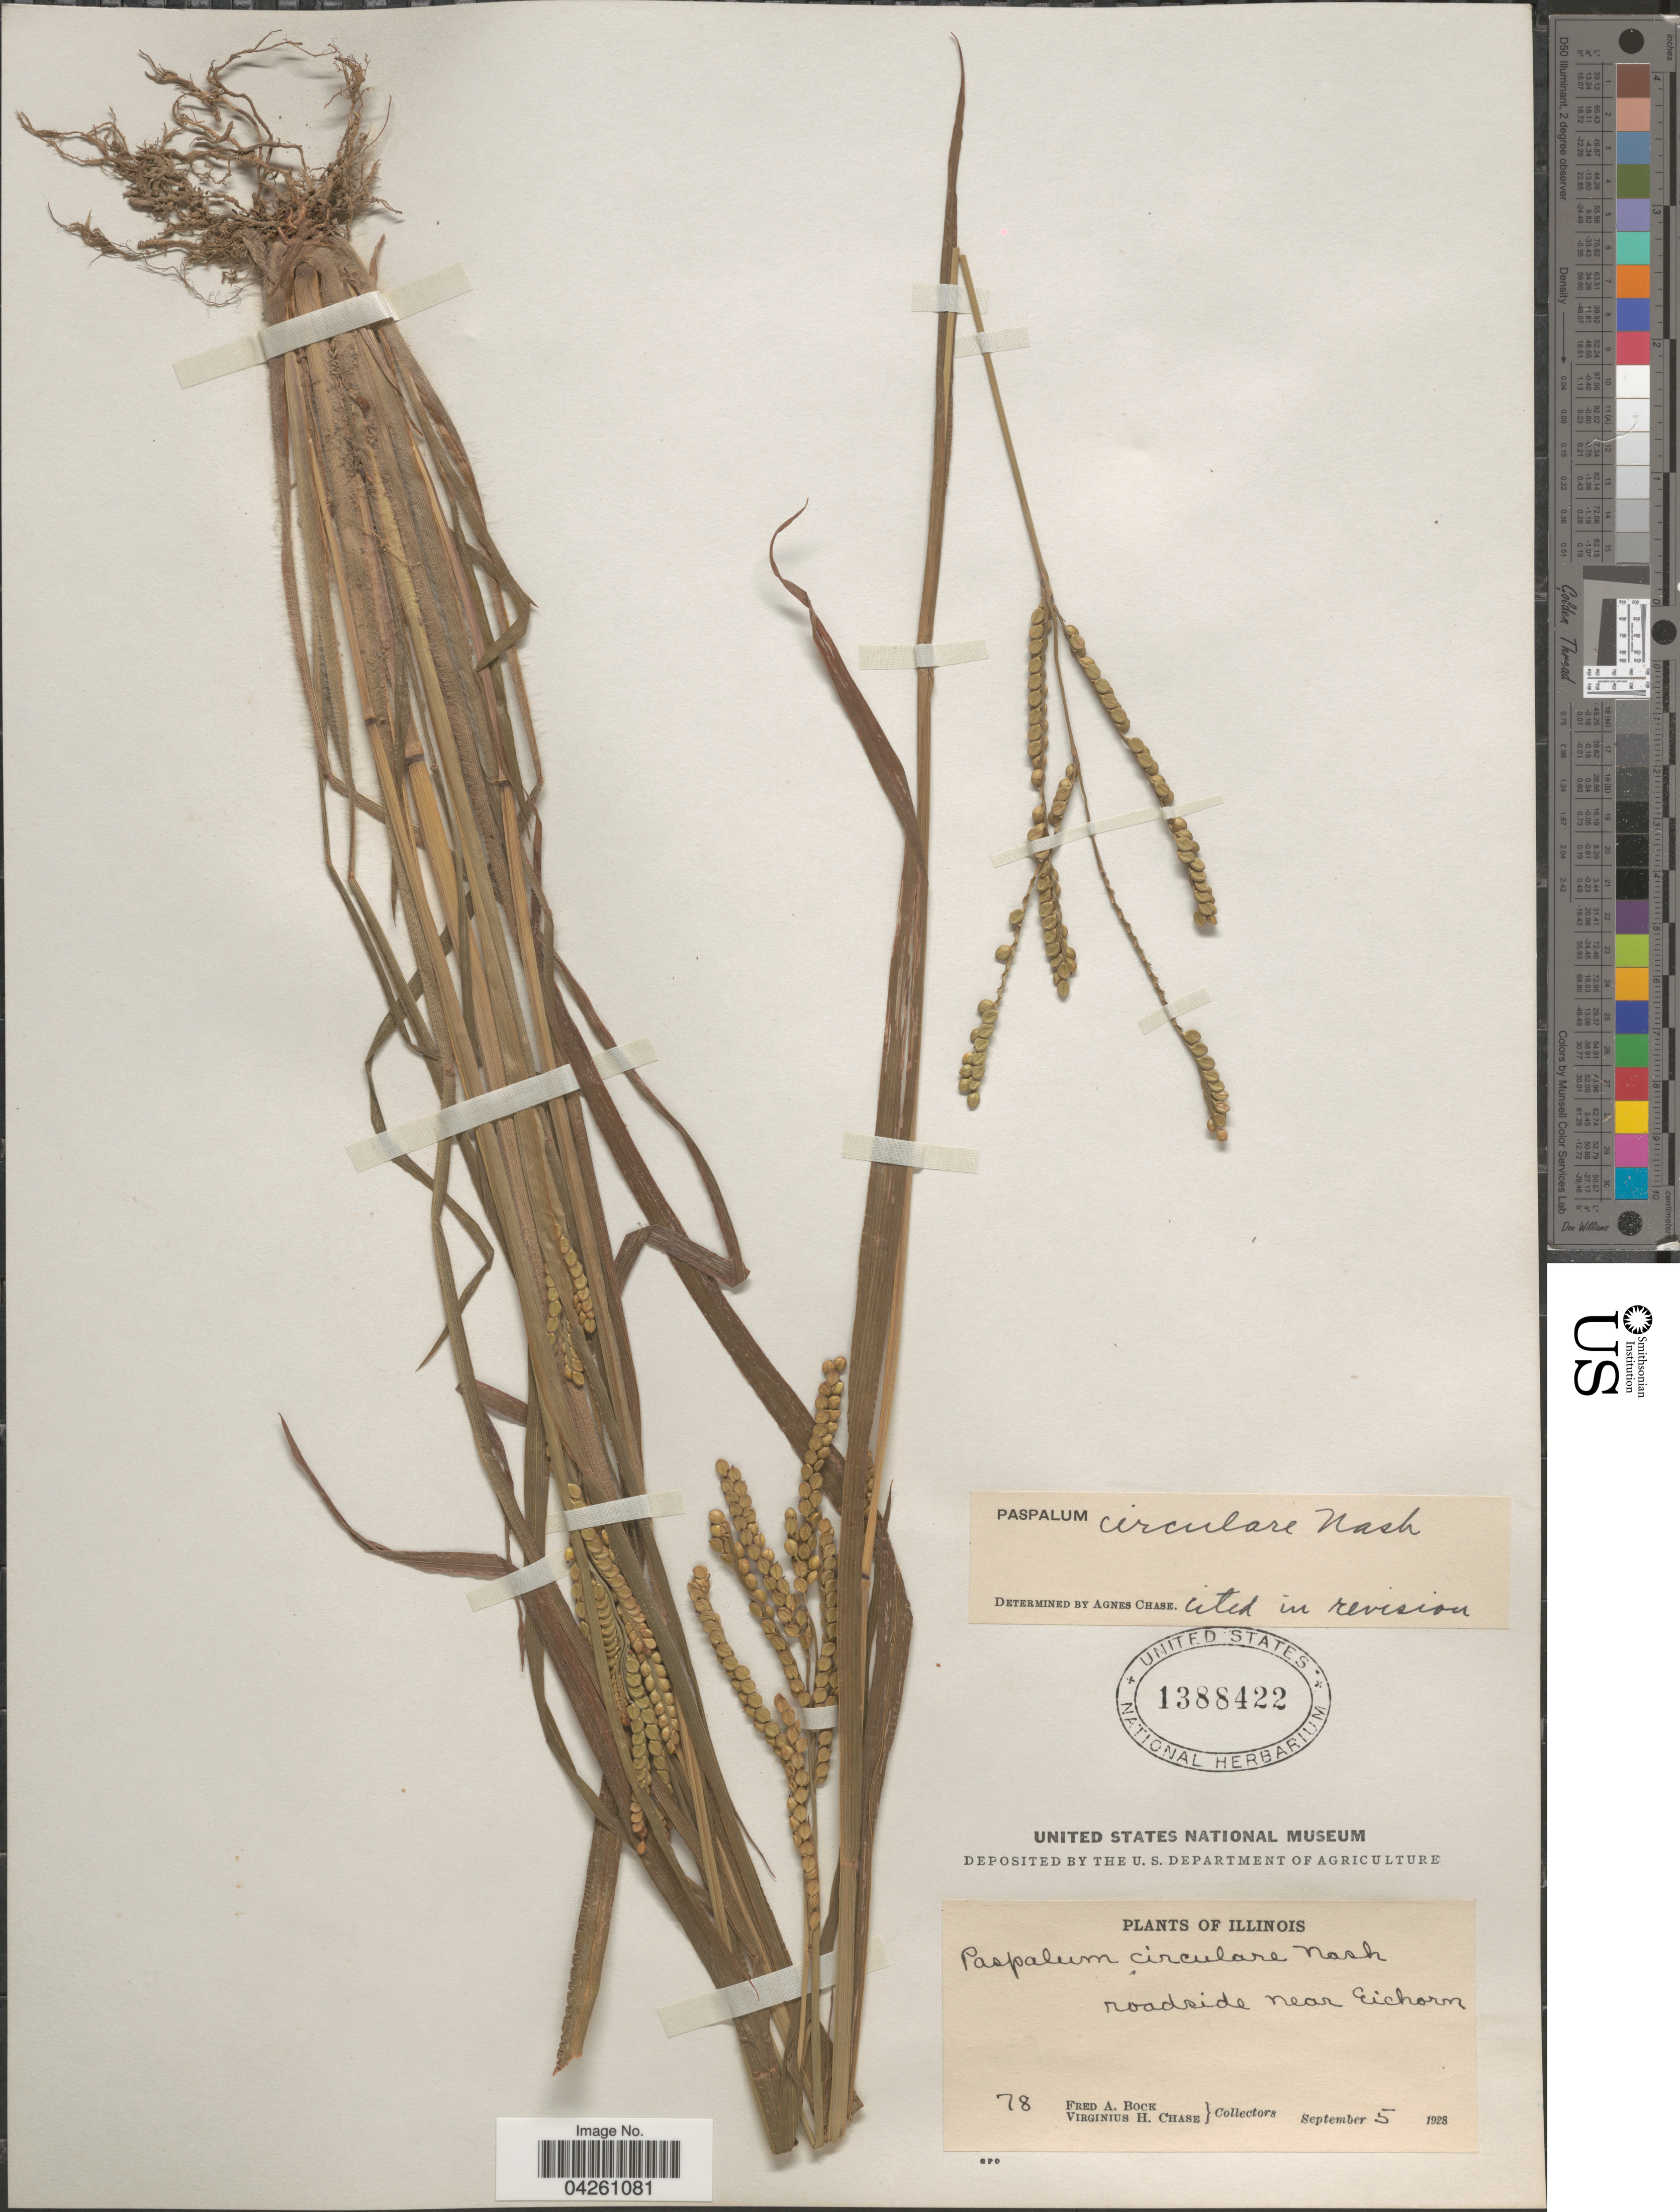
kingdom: Plantae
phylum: Tracheophyta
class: Liliopsida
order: Poales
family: Poaceae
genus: Paspalum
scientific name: Paspalum circulare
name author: Nash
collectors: F. Bock & V. H. Chase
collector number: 78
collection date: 1928-09-05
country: United States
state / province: Illinois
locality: Roadside near Eichorn.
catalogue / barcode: US 1388422